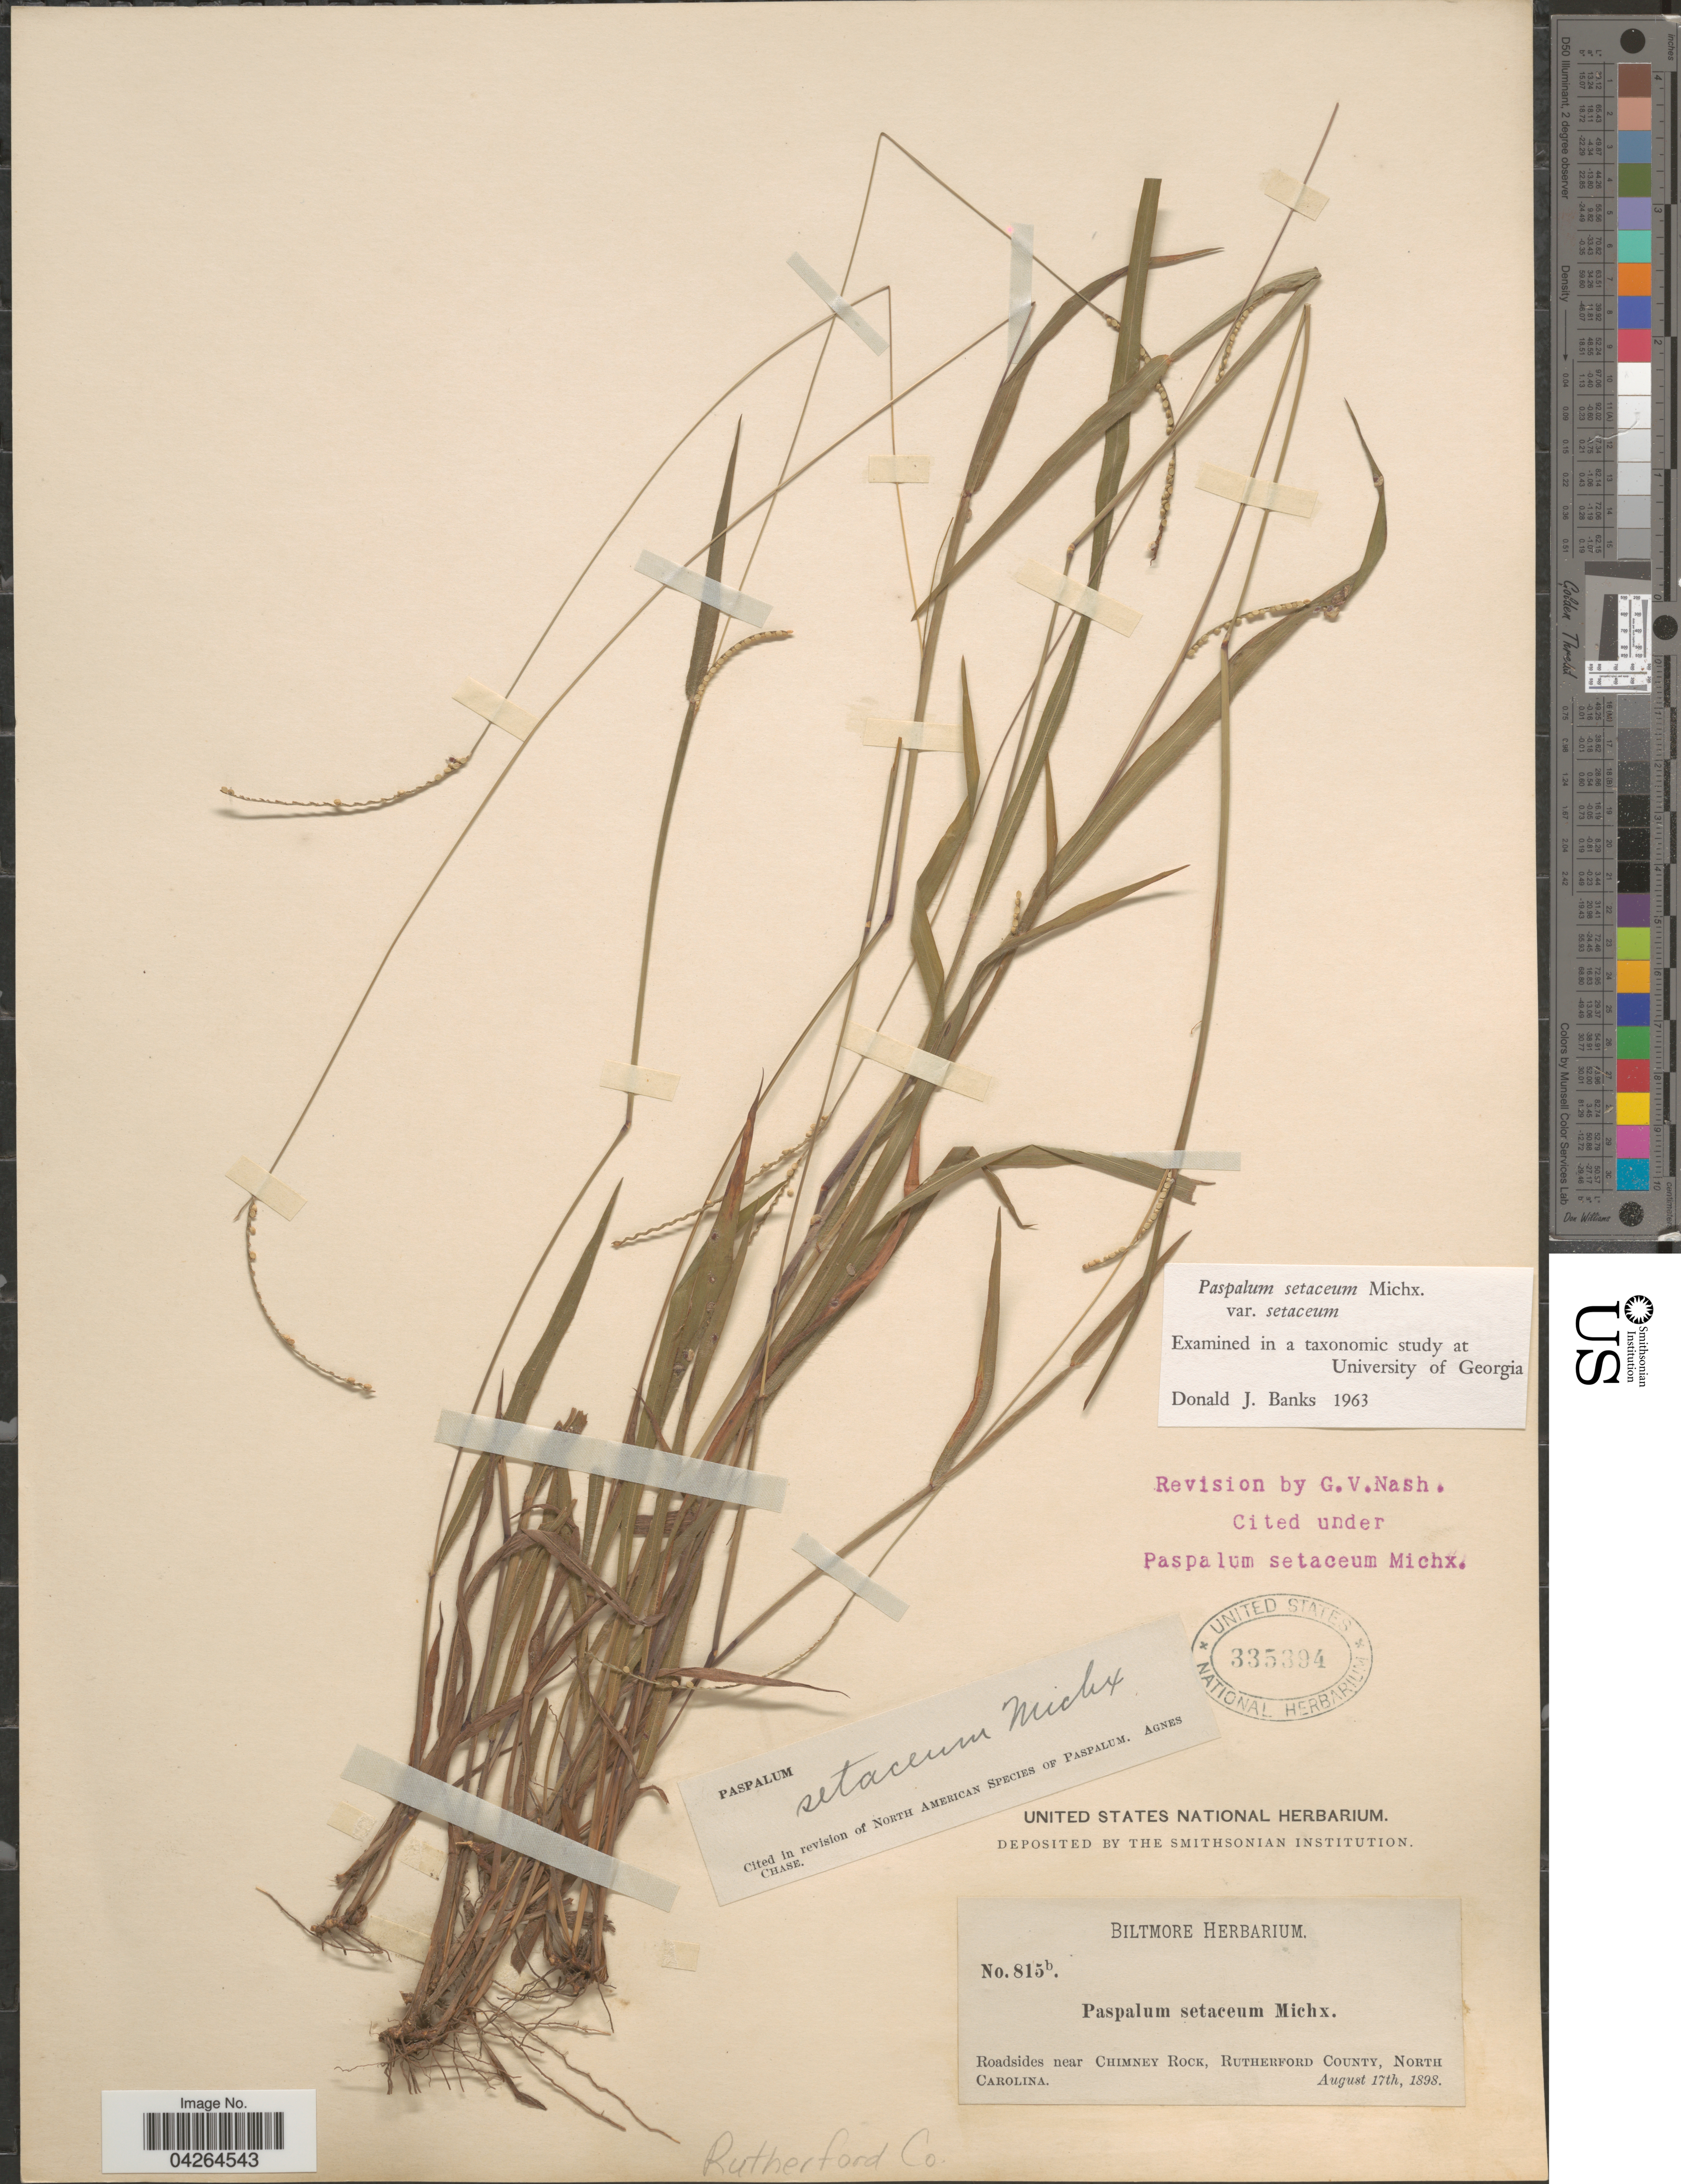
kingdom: Plantae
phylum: Tracheophyta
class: Liliopsida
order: Poales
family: Poaceae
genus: Paspalum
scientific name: Paspalum setaceum var. setaceum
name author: Michx.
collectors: ex herb. Biltmore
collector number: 815b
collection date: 1898-08-17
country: United States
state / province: North Carolina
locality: Roadsides near Chimney Rock, Rutherford County, Rutherford Co.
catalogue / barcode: US 335394